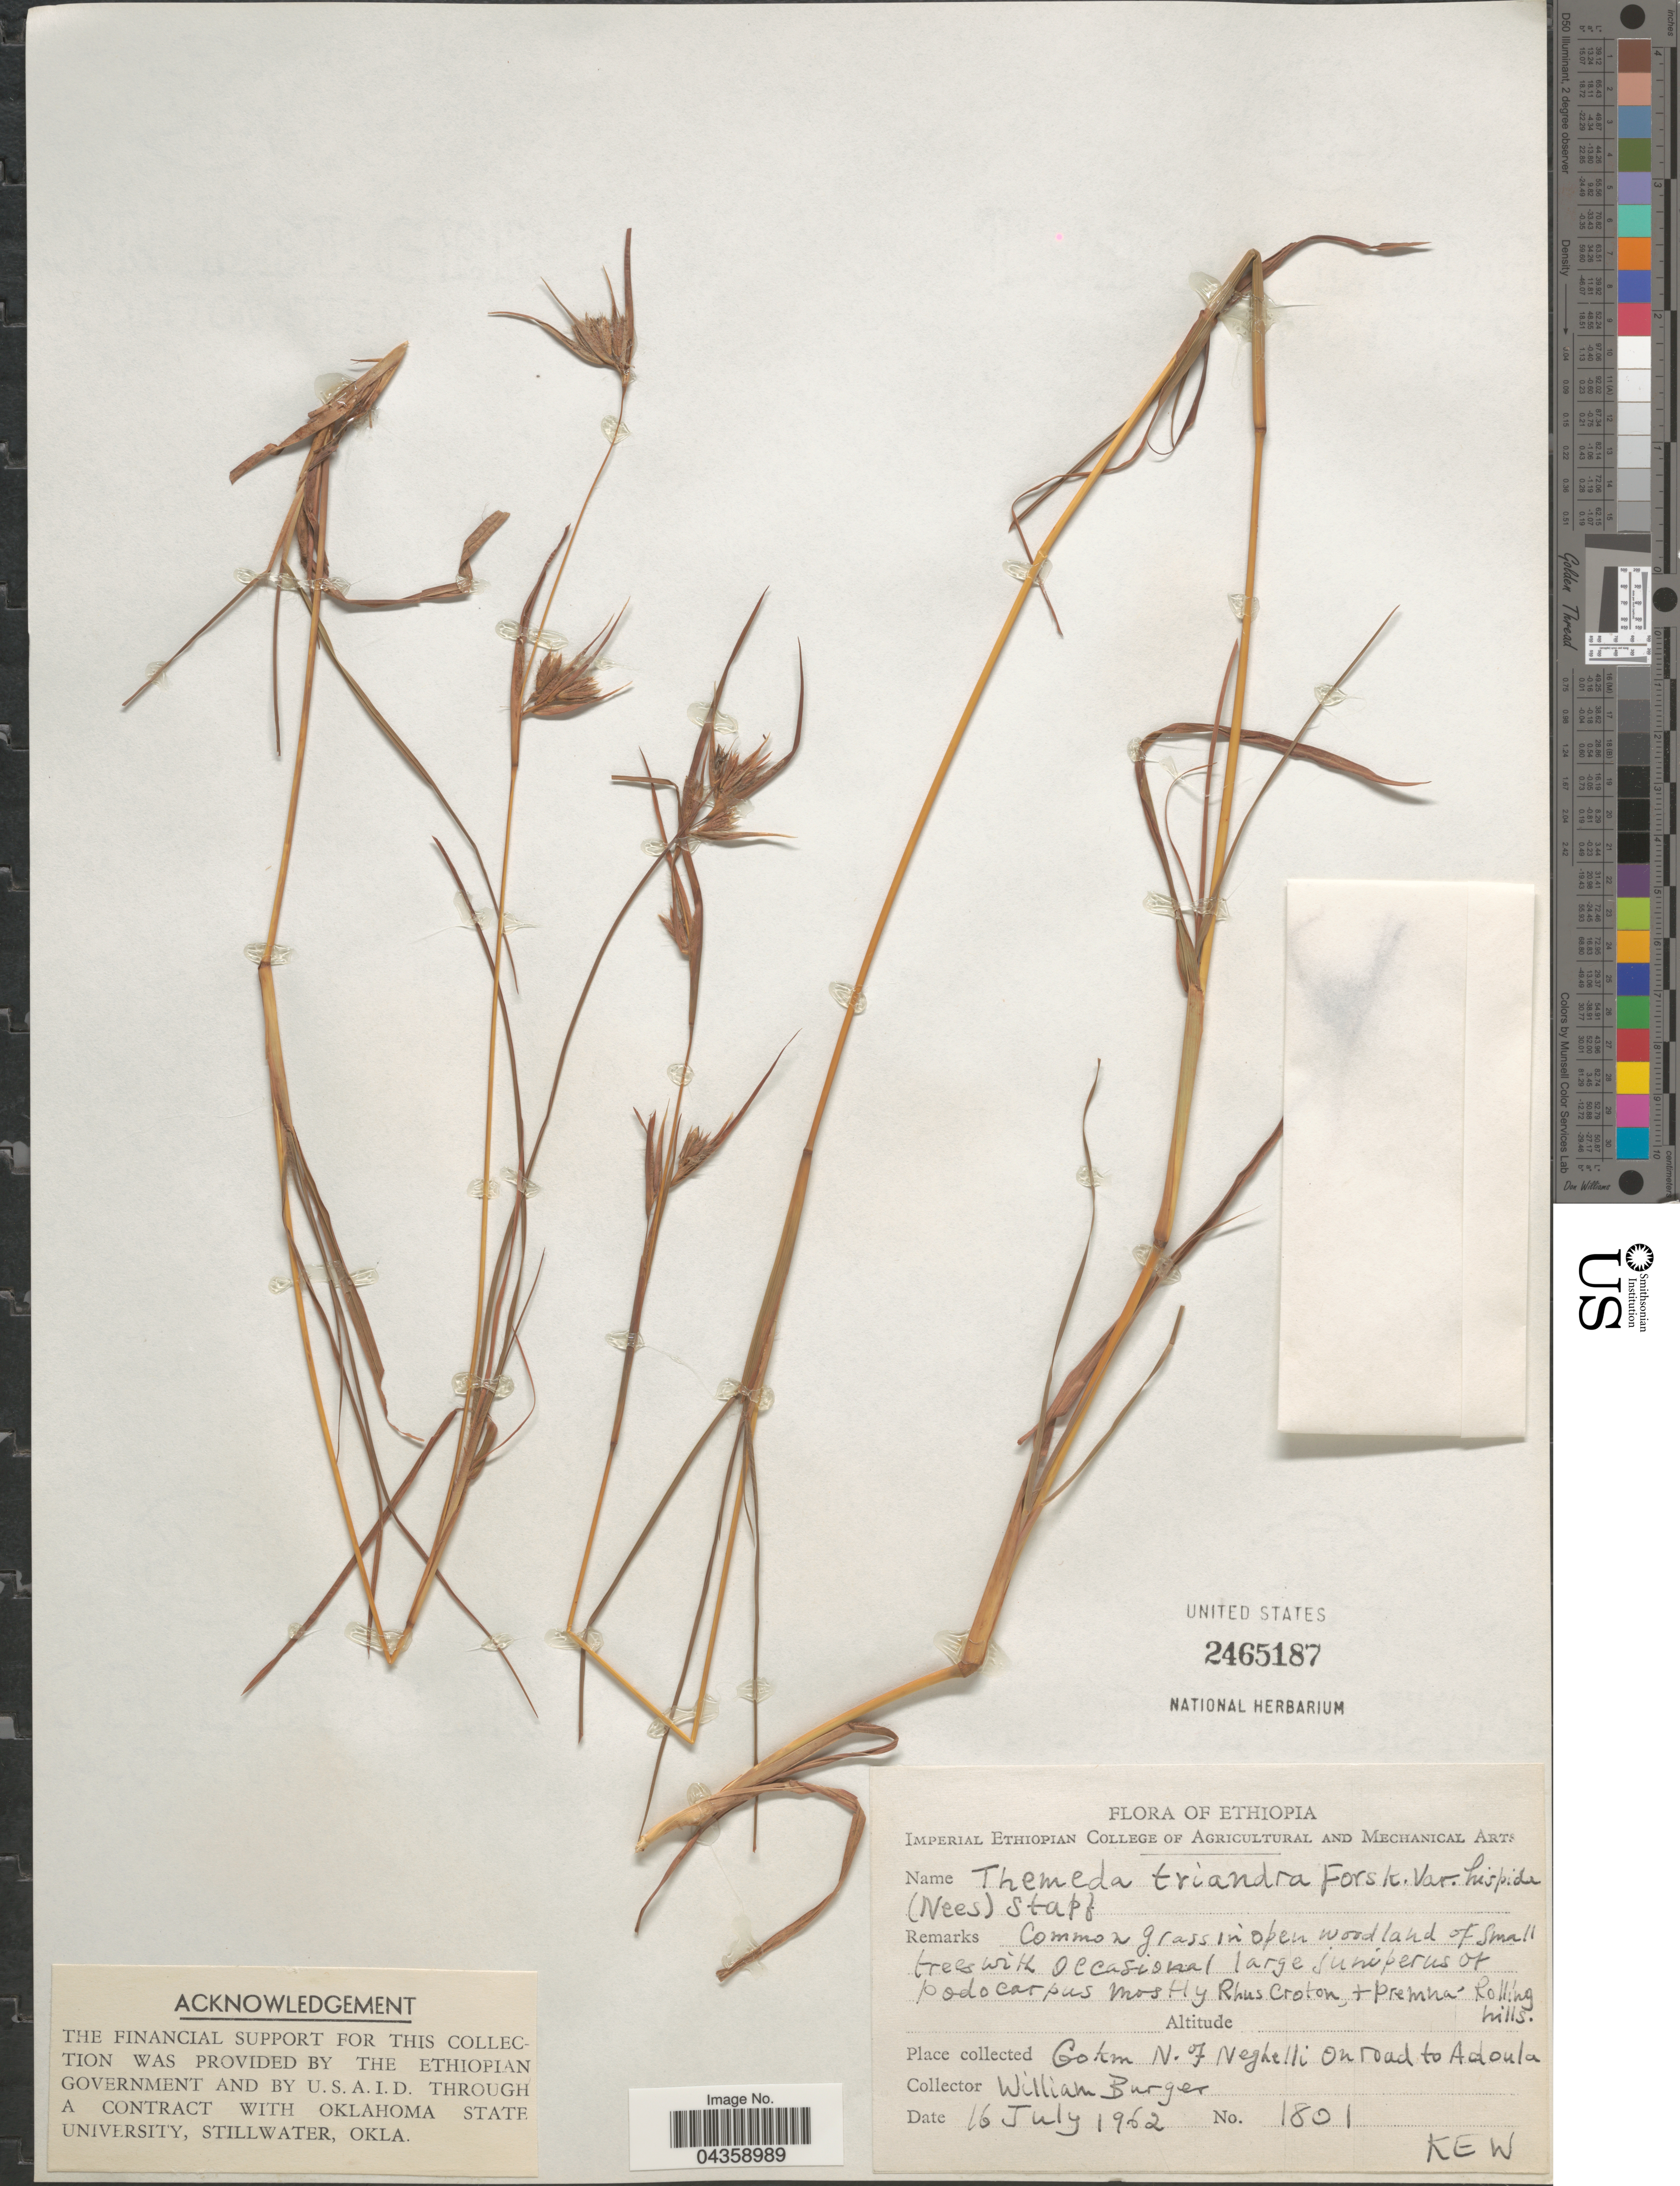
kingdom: Plantae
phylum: Tracheophyta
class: Liliopsida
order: Poales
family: Poaceae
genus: Themeda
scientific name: Themeda triandra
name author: Forssk.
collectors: W. Burger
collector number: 1801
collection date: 1962-07-16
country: Ethiopia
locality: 60 km N. of Neghelli on road to Adoula.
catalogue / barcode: US 2465187